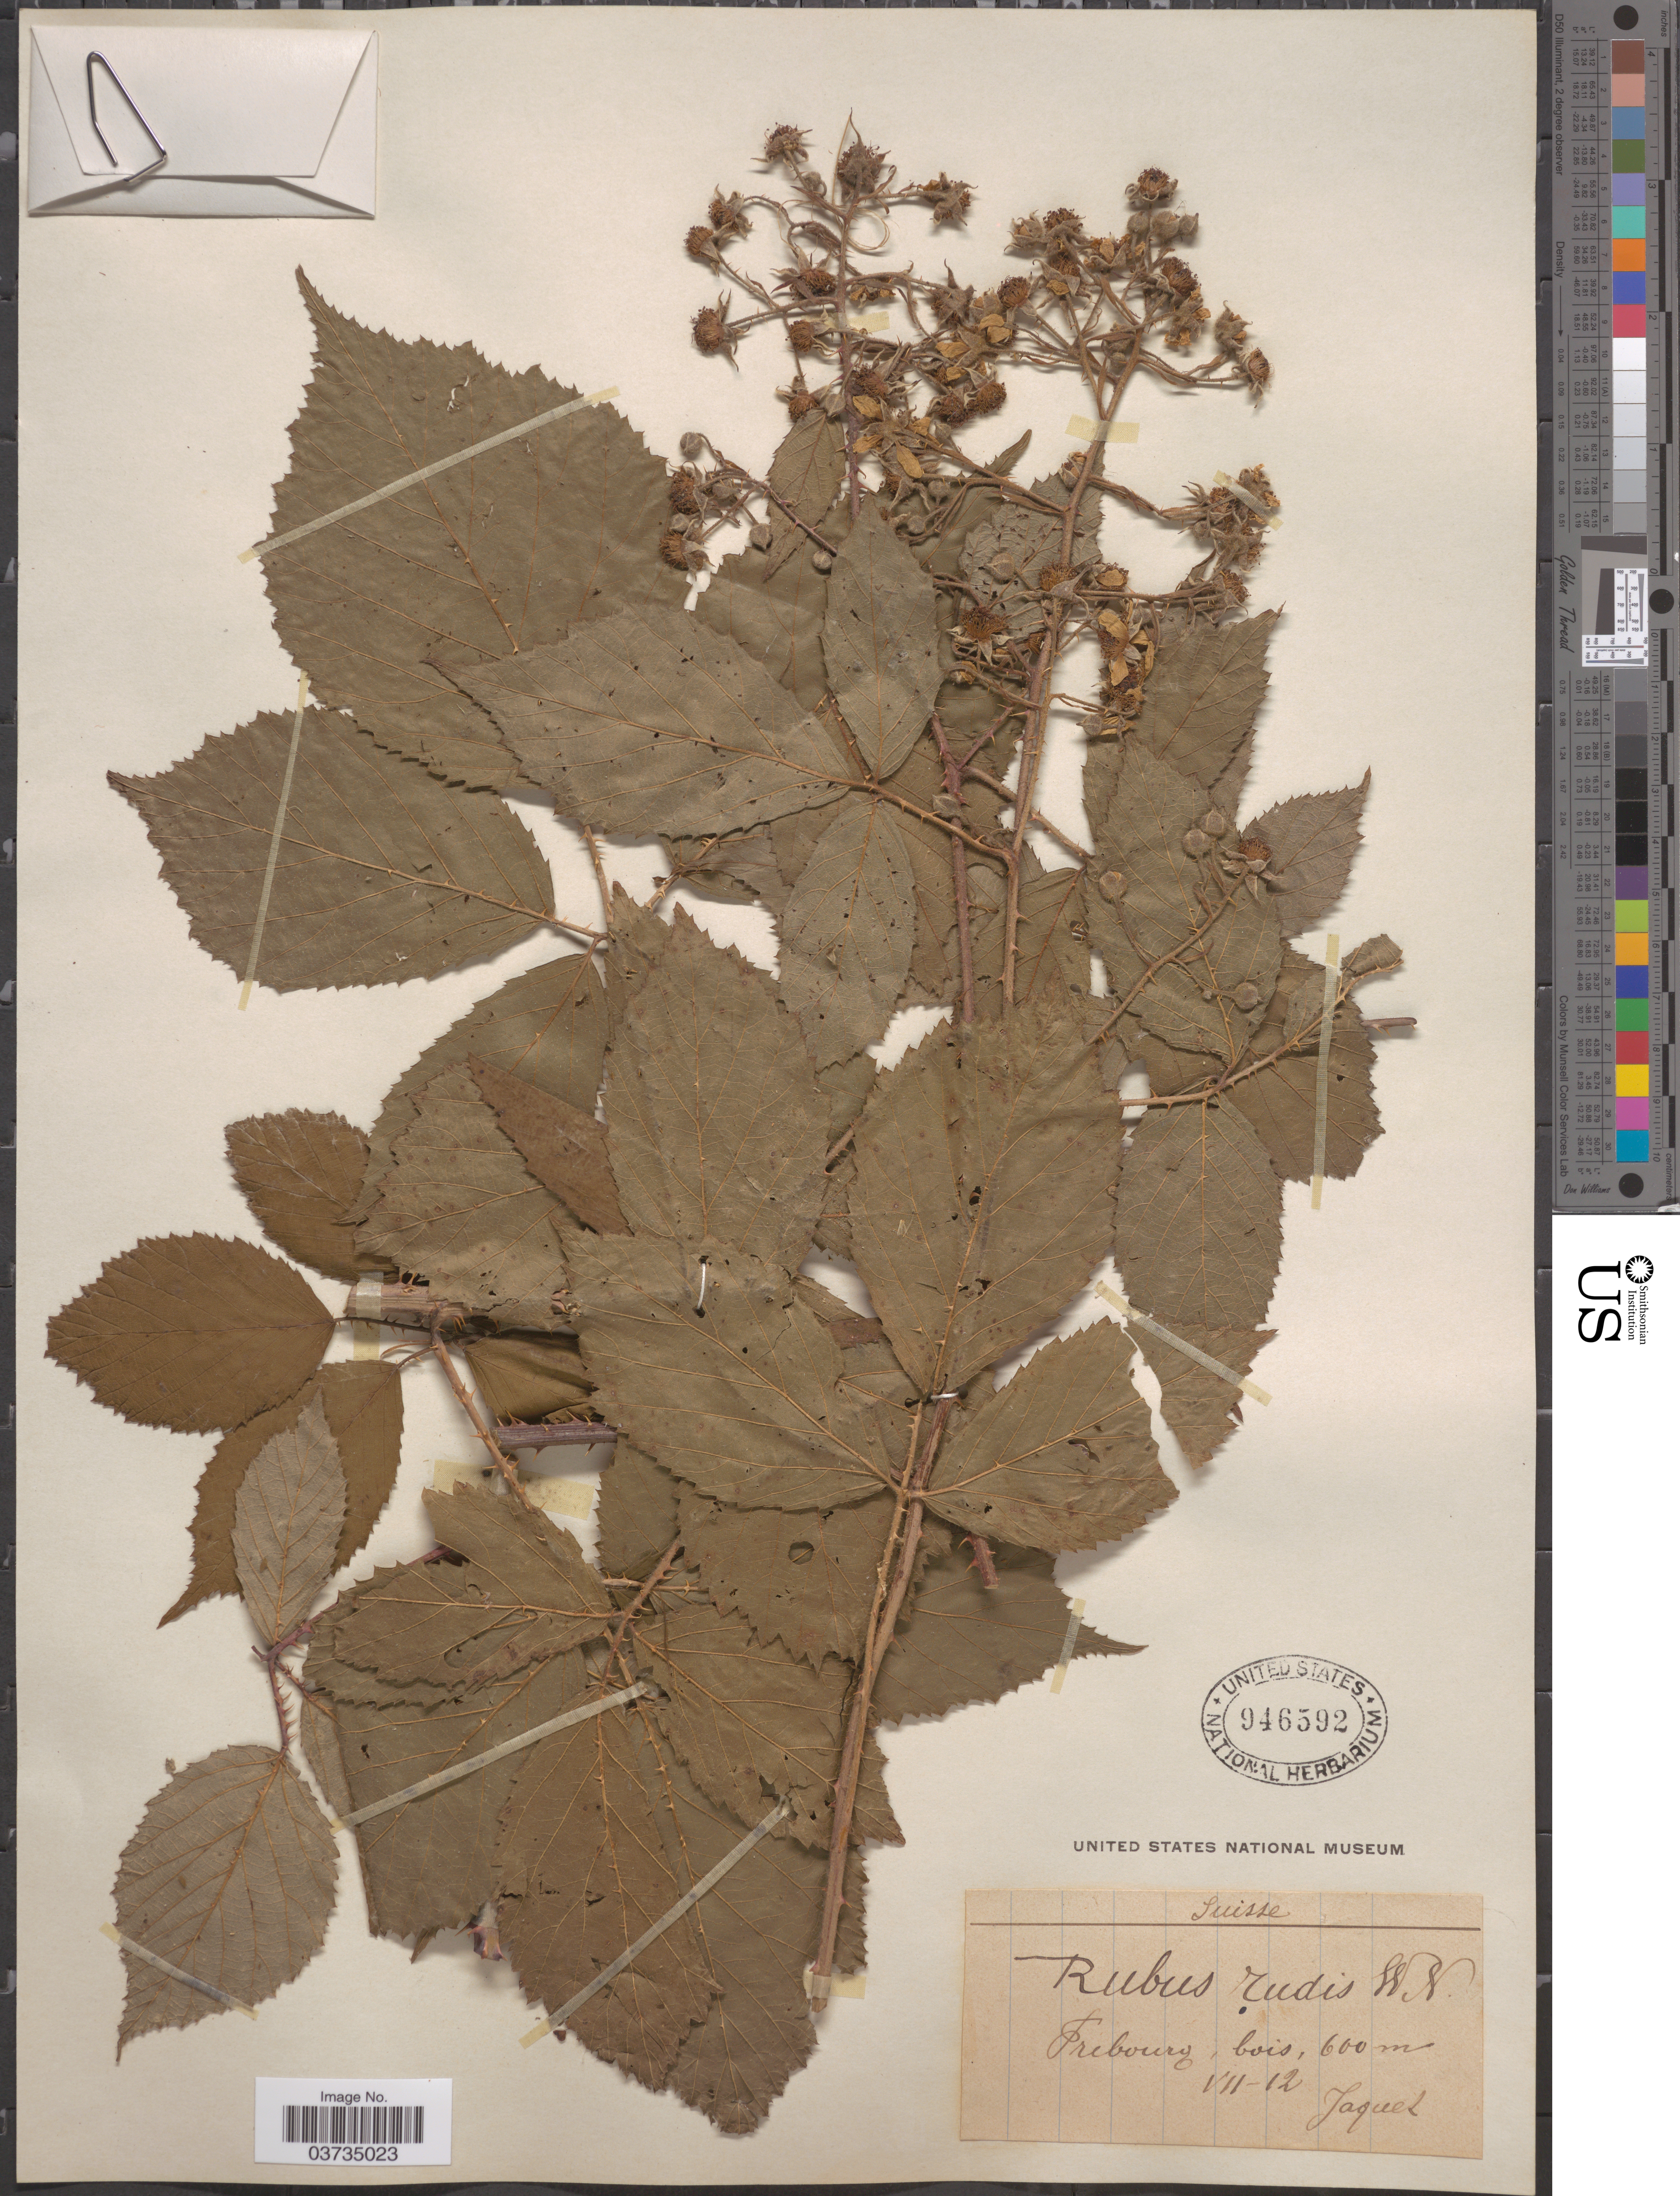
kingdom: Plantae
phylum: Tracheophyta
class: Magnoliopsida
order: Rosales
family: Rosaceae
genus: Rubus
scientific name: Rubus rudis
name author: Weihe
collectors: -. Jaquet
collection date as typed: Transcribed d/m/y: /7/12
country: Switzerland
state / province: Fribourg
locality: Suisse.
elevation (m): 600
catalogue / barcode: US 946592